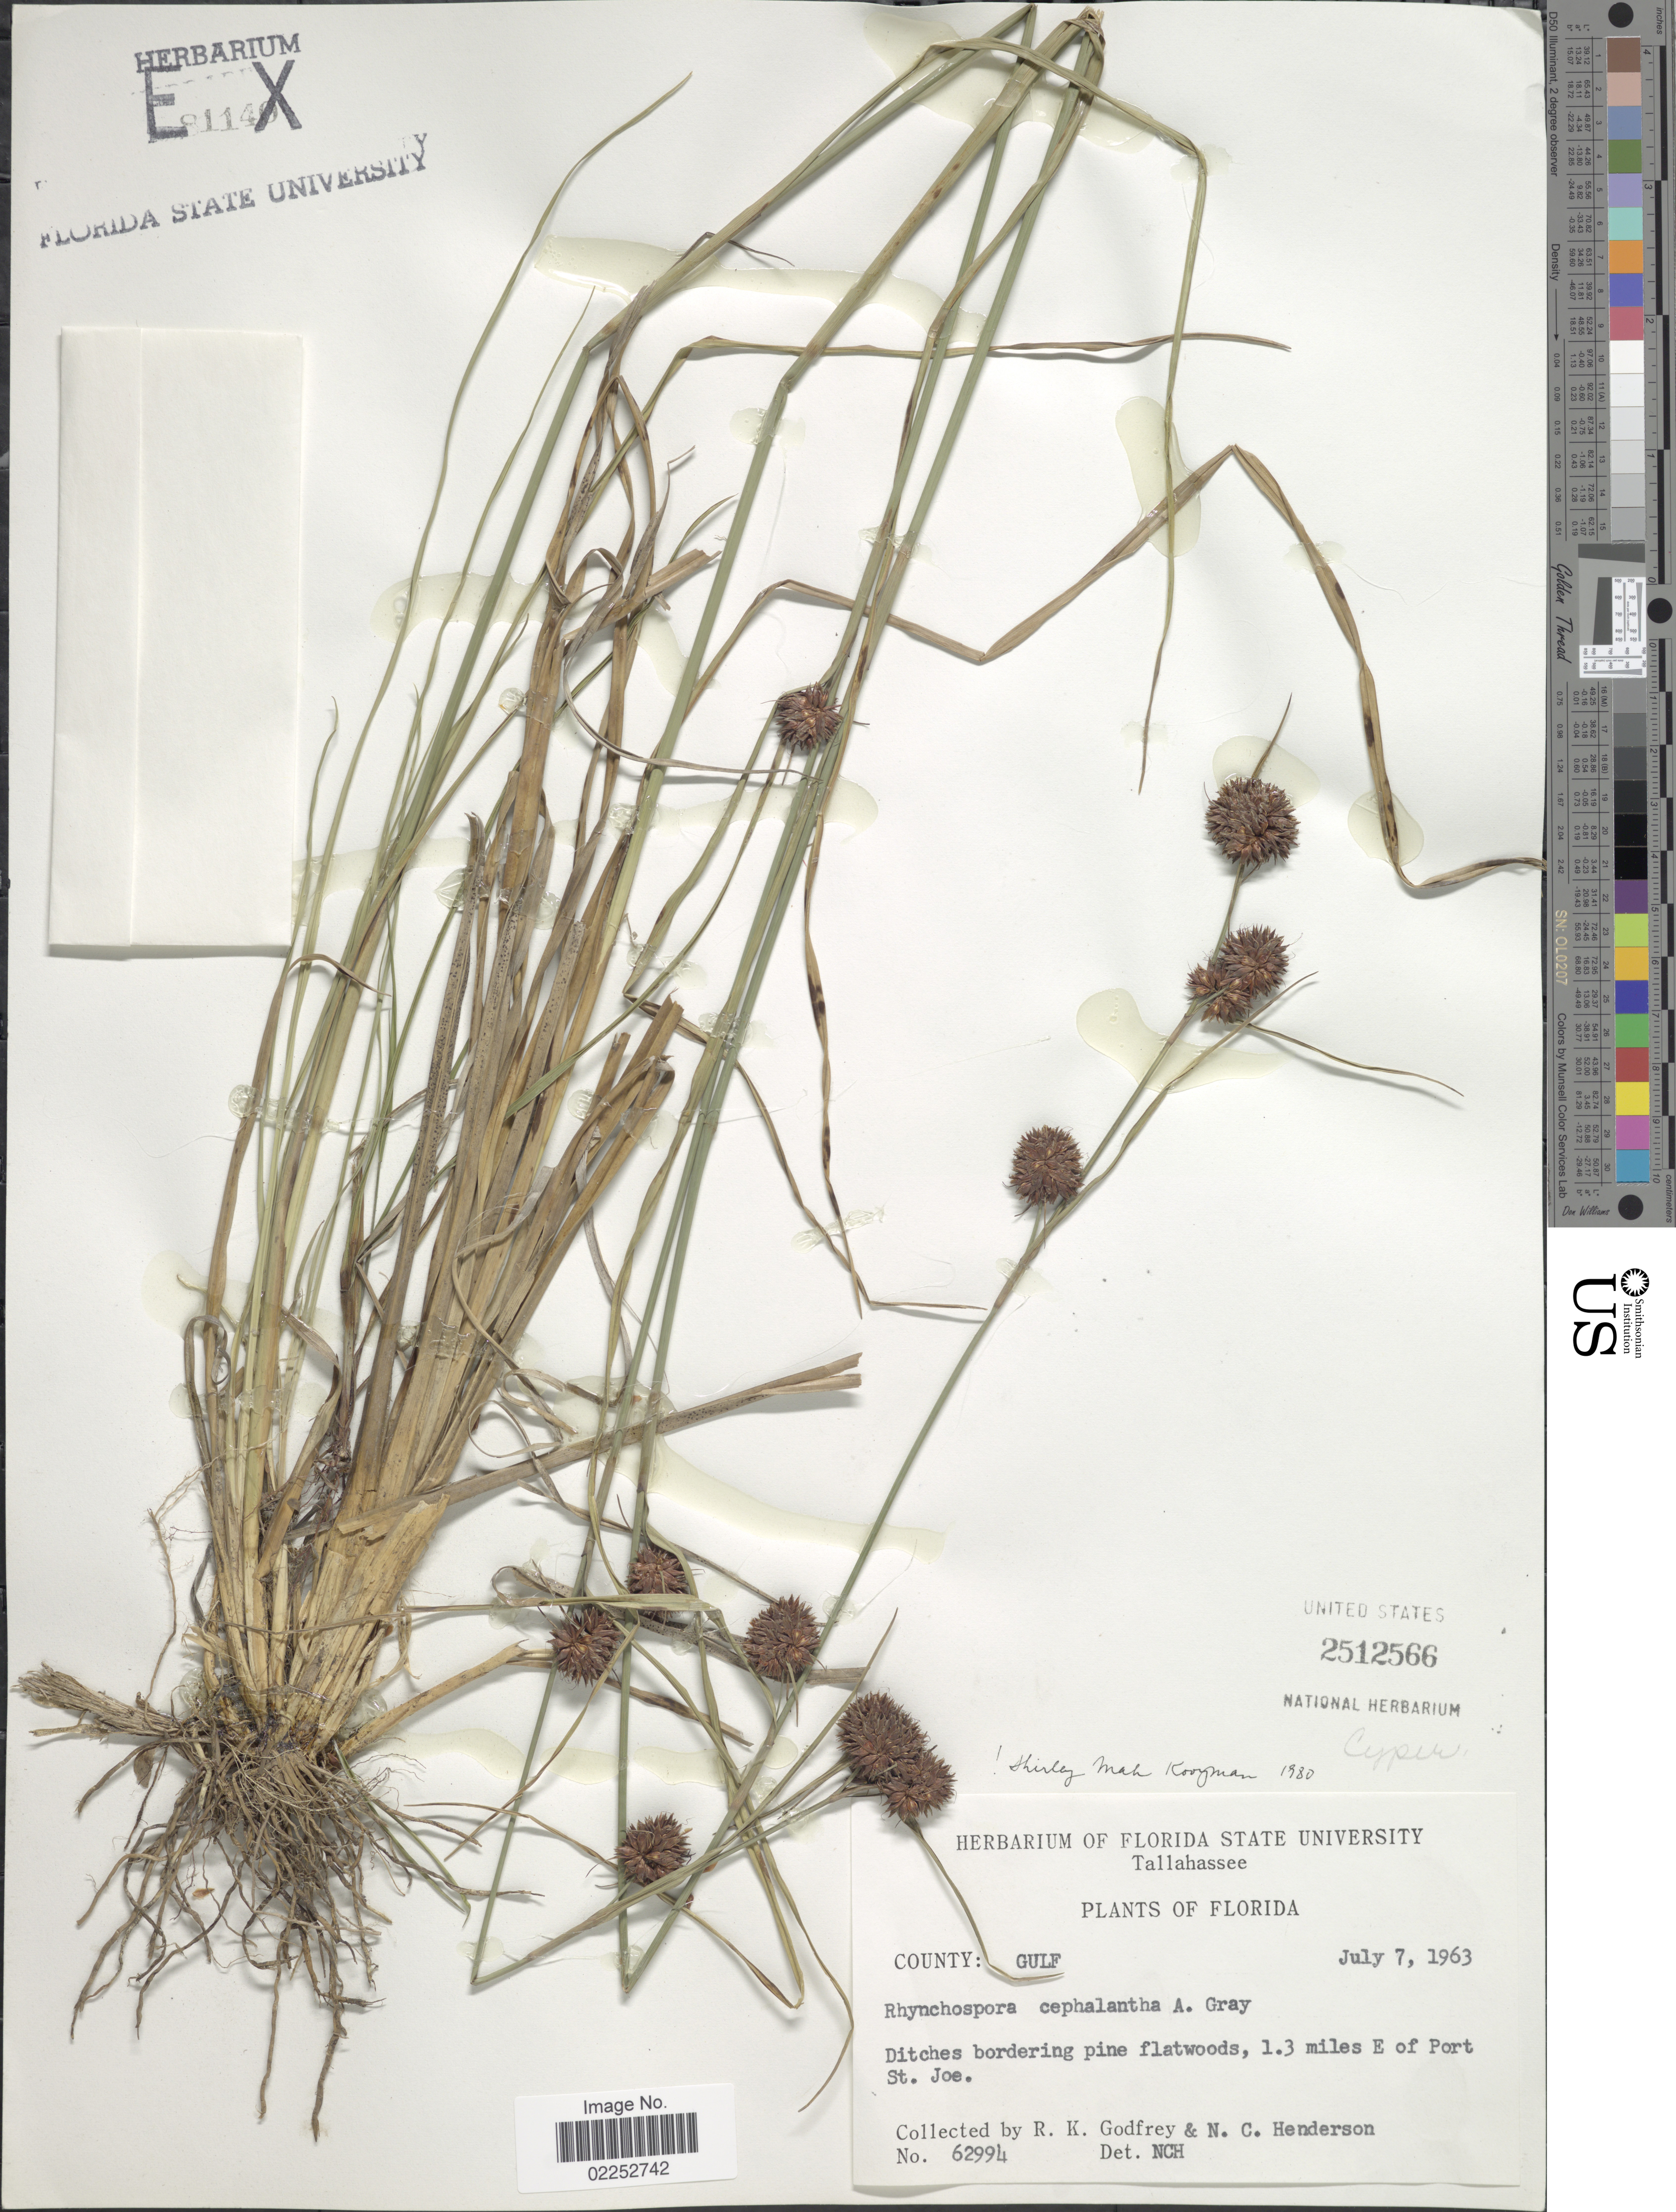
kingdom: Plantae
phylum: Tracheophyta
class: Liliopsida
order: Poales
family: Cyperaceae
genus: Rhynchospora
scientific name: Rhynchospora cephalantha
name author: A. Gray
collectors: R. K. Godfrey & N. C. Henderson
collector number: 62994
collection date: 1963-07-07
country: United States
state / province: Florida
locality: County: Gulf. 1.3 miles E of Port St. Joe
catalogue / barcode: US 2512566